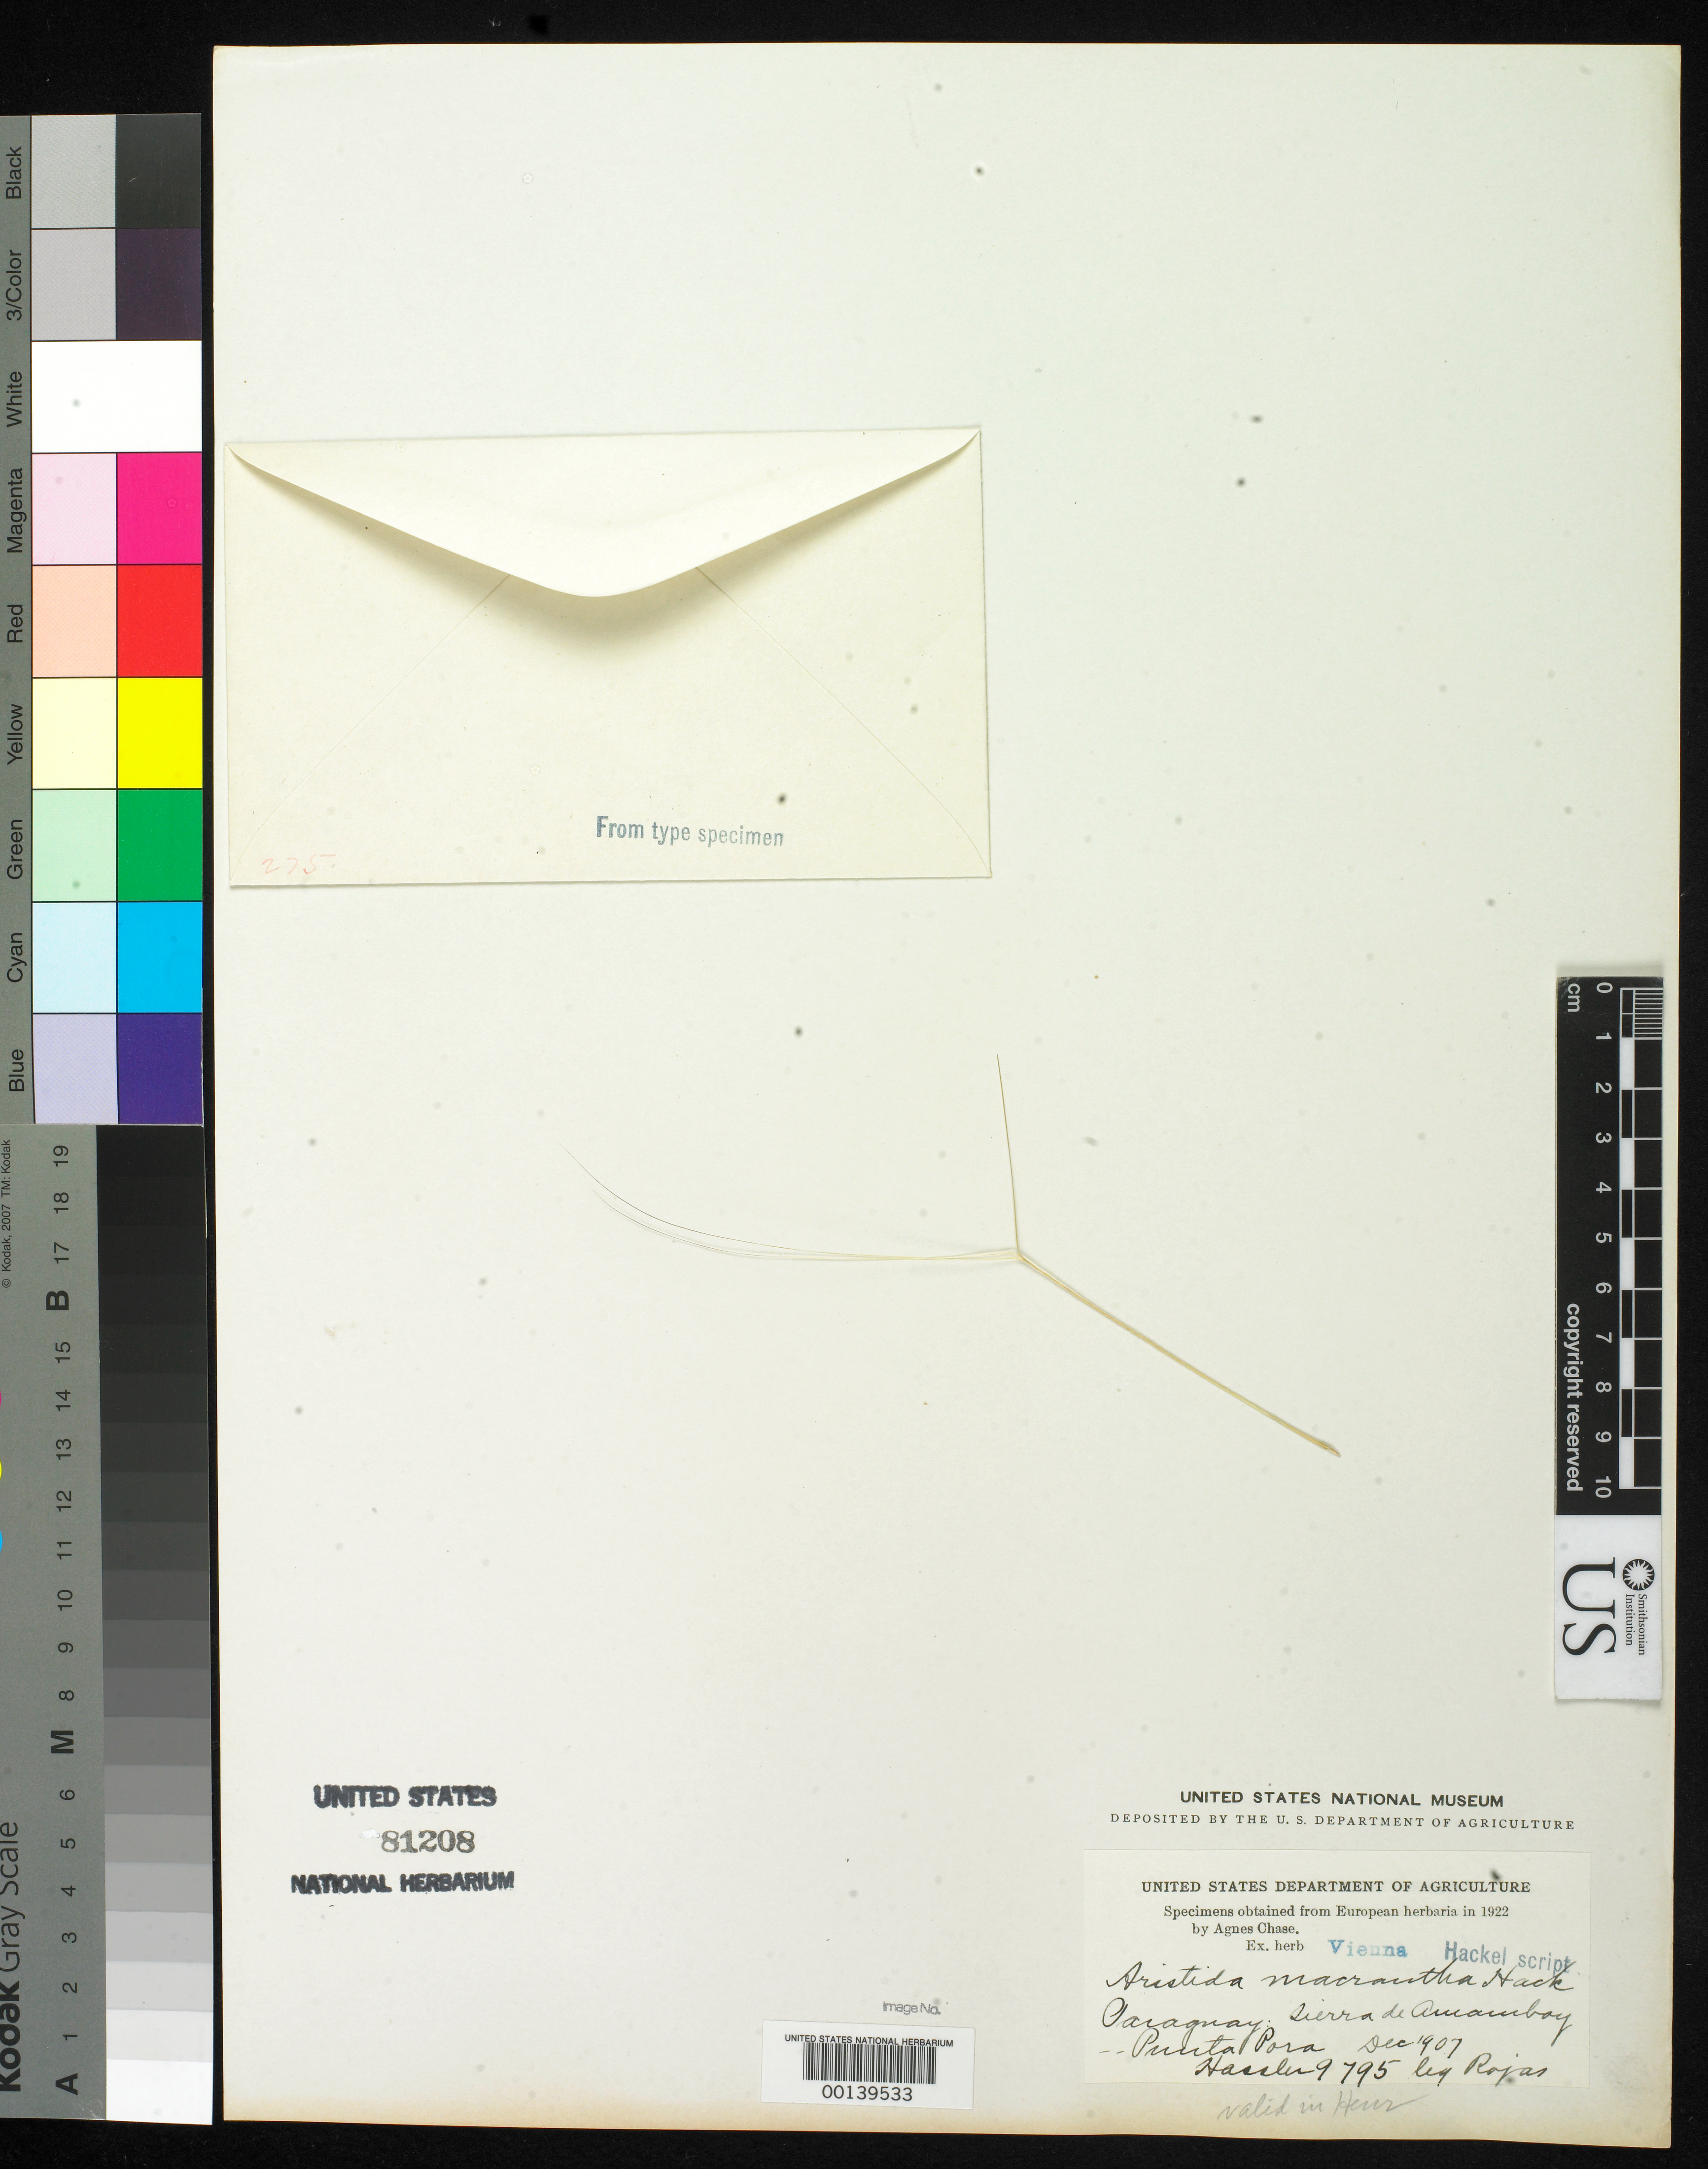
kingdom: Plantae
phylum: Tracheophyta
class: Liliopsida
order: Poales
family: Poaceae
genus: Aristida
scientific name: Aristida macrantha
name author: Hack.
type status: Type Fragment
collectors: T. Rojas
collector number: Hassler 9795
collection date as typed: Dec 1907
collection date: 1907-12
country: Brazil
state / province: Mato Grosso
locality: Sierra de Amambay, Punta Pora.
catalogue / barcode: US 81208